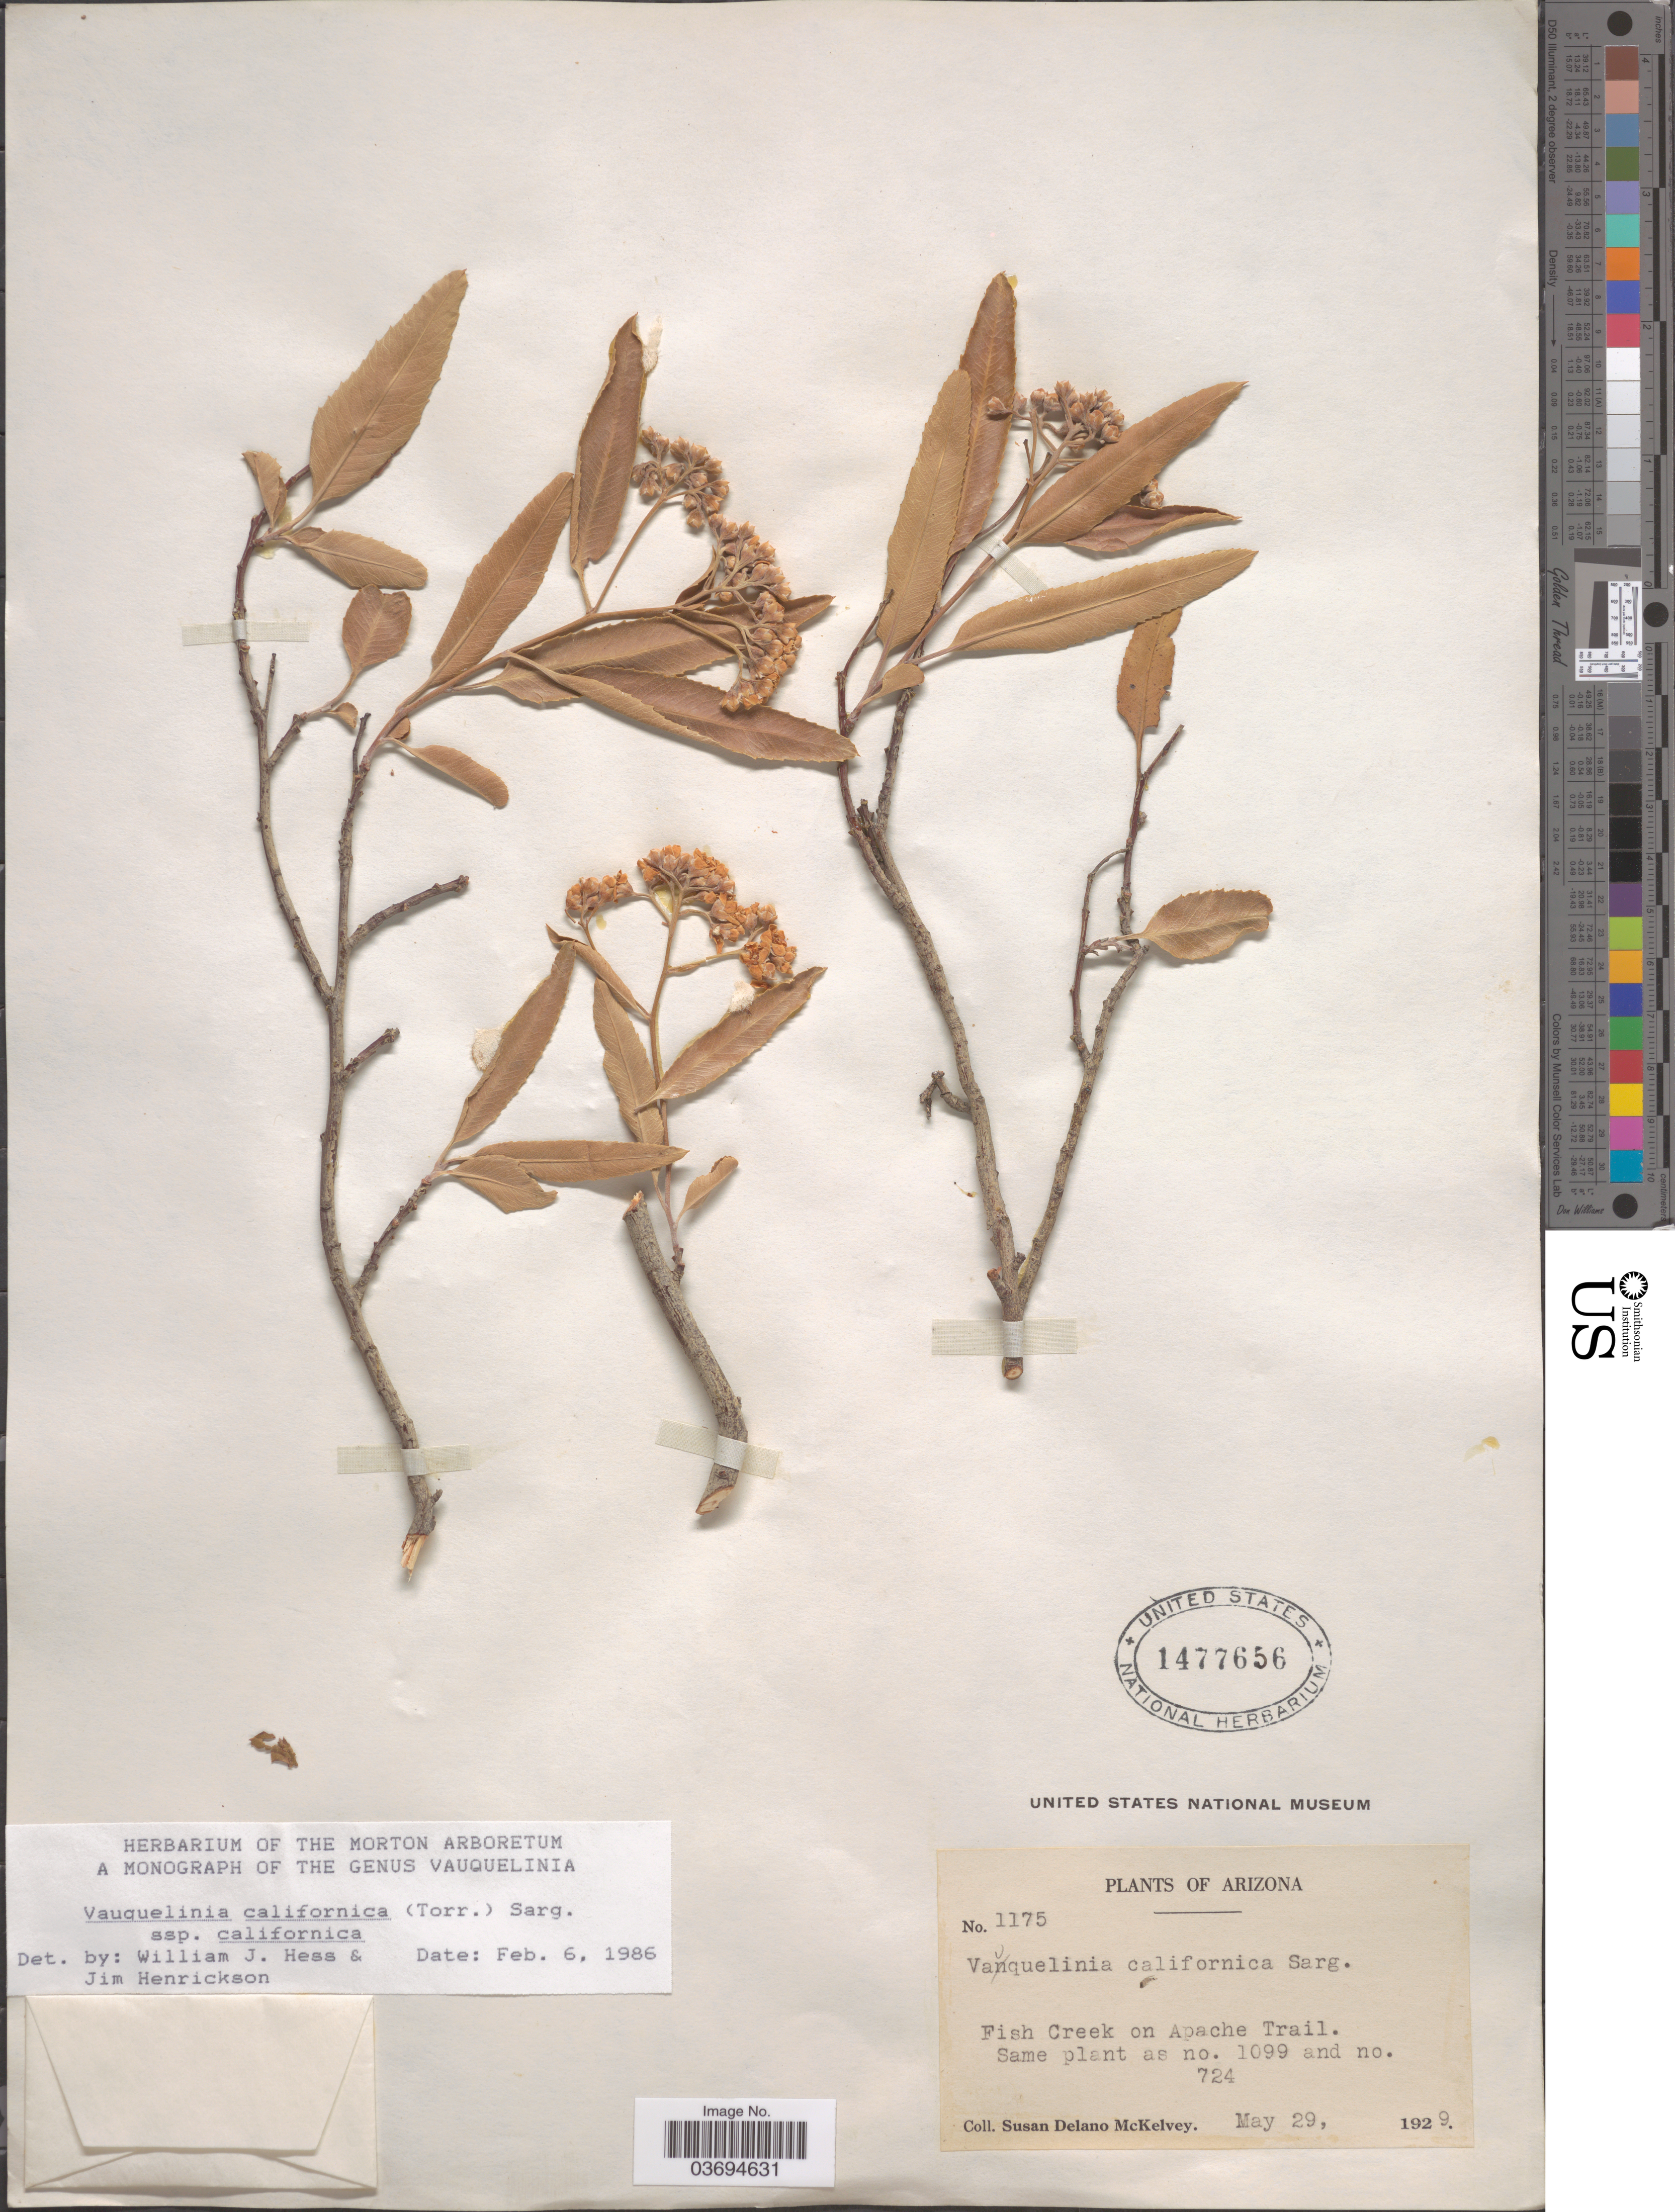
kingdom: Plantae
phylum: Tracheophyta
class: Magnoliopsida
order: Rosales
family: Rosaceae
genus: Vauquelinia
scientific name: Vauquelinia californica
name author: (Torr.) Sarg.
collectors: S. A. McKelvey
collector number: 1175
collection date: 1929-05-29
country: United States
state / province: Arizona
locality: Fish Creek on Apache Trail.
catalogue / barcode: US 1477656